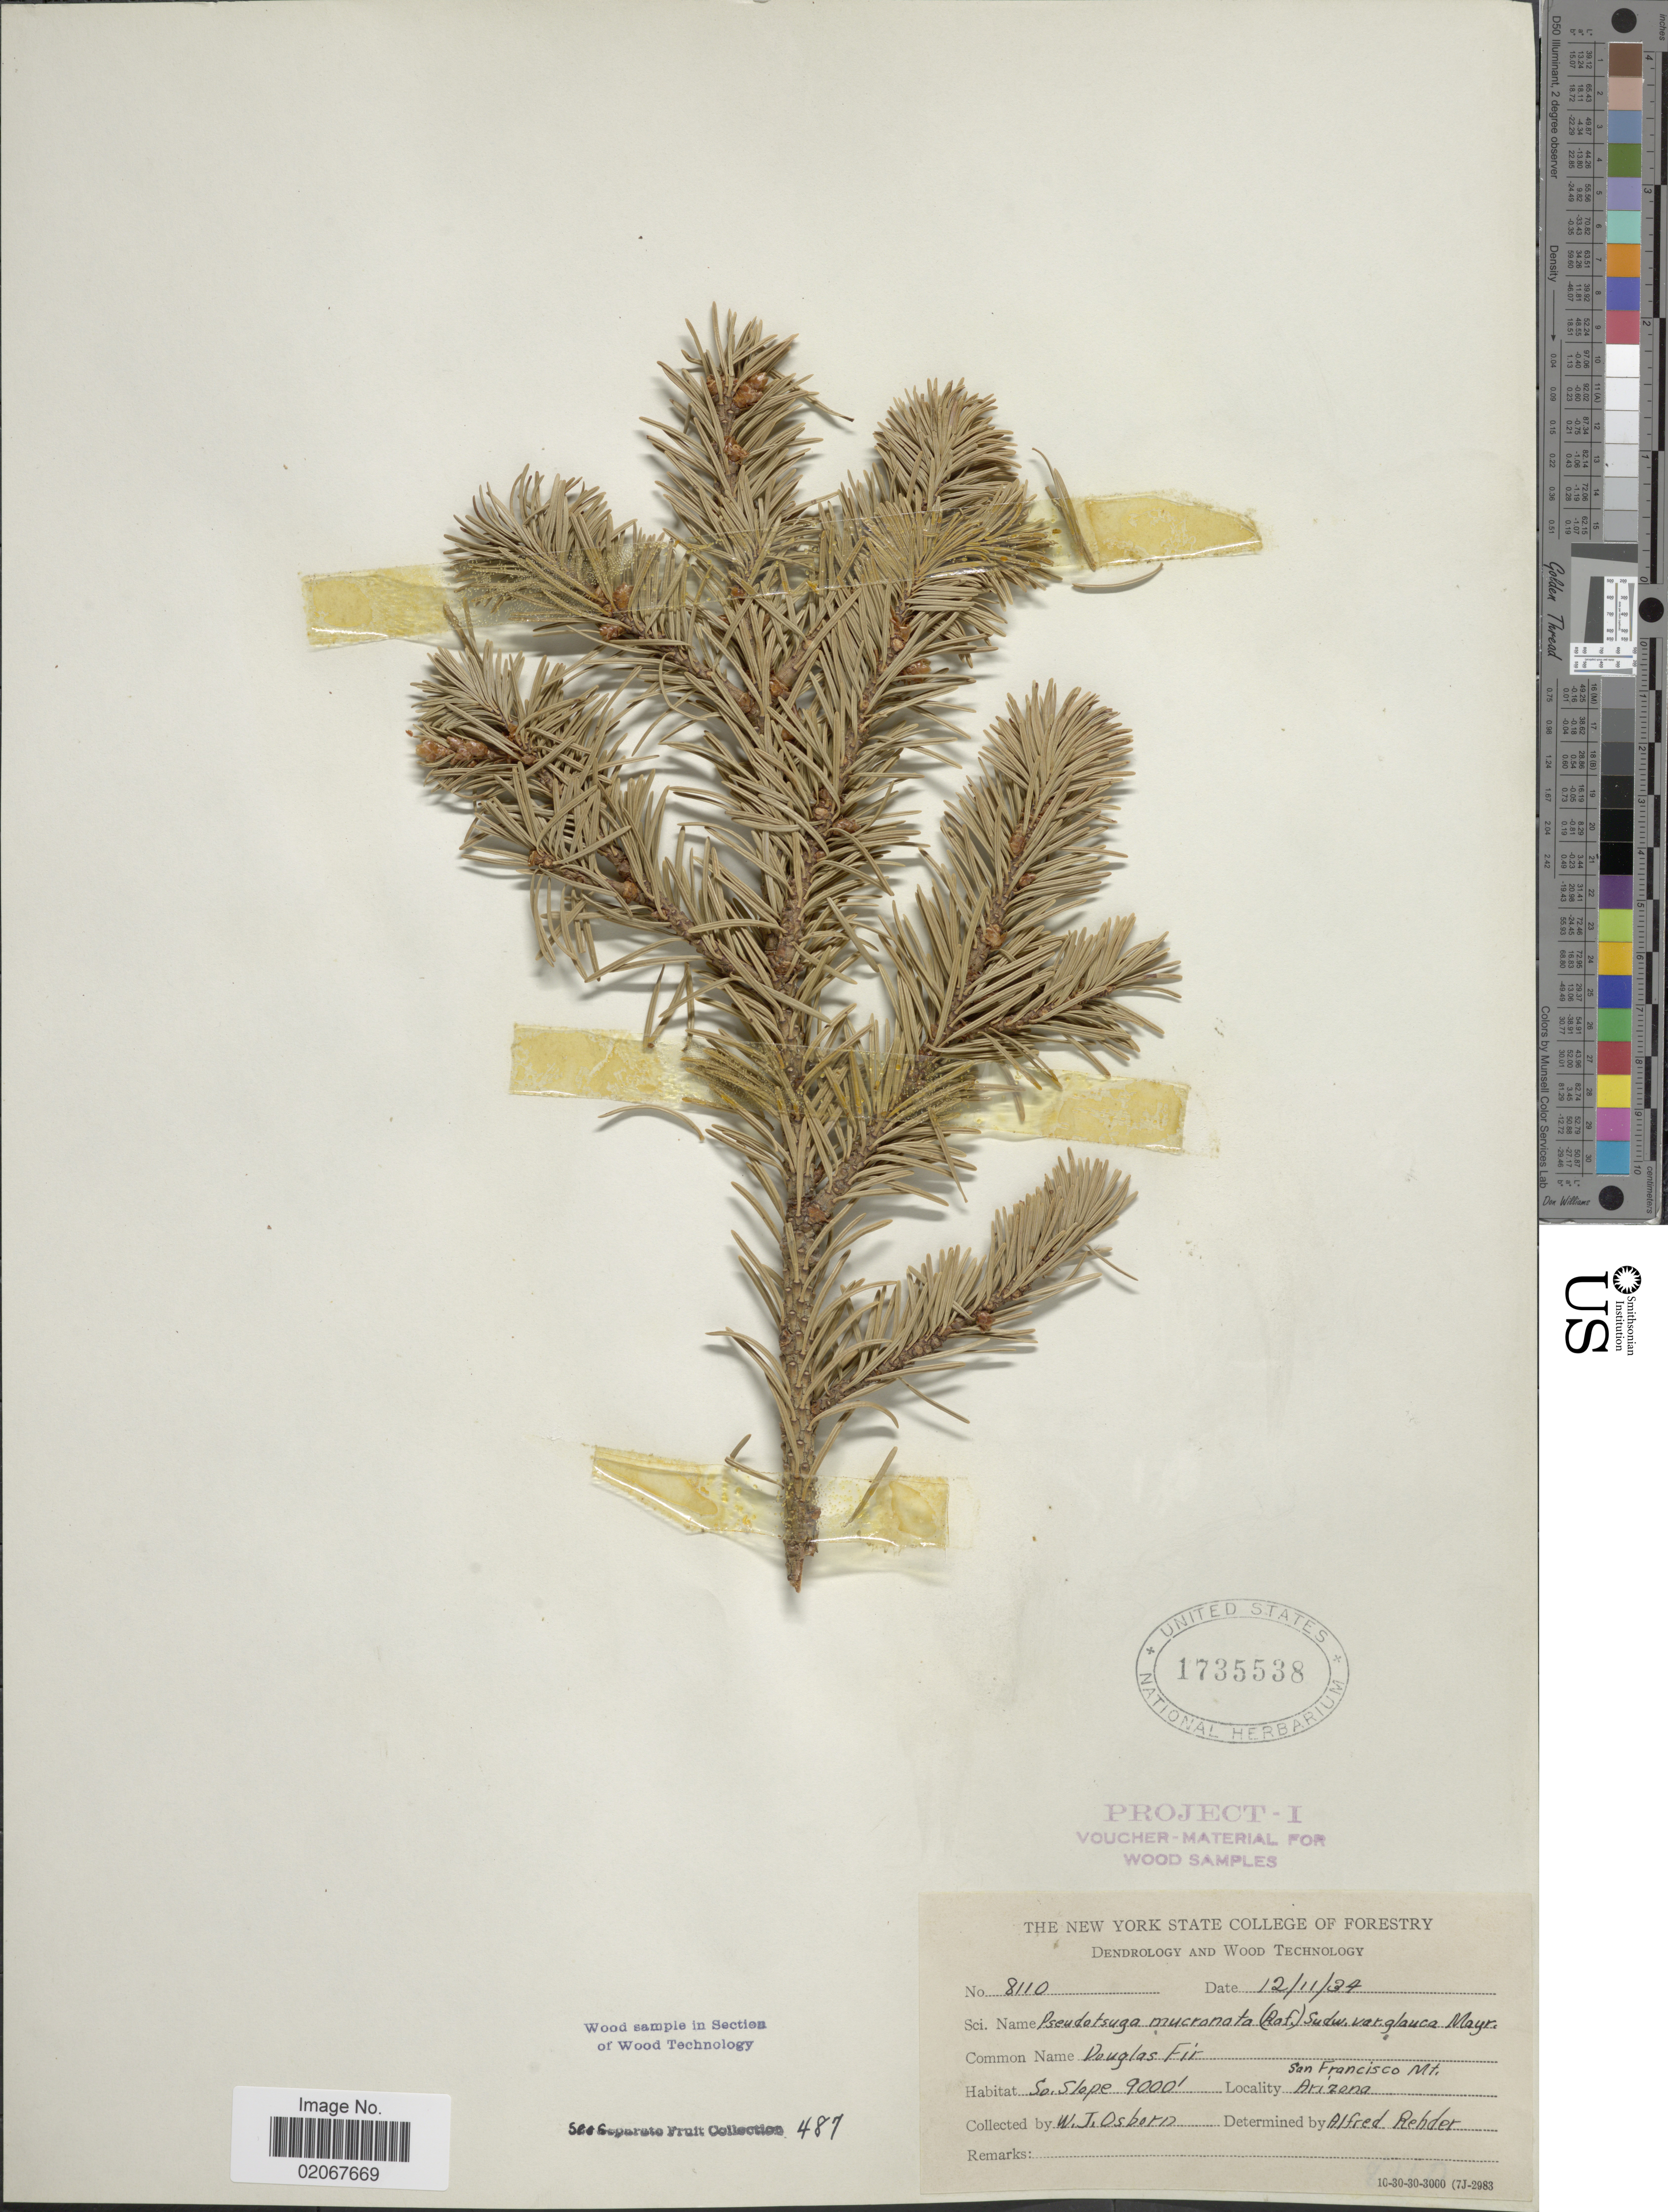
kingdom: Plantae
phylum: Tracheophyta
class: Pinopsida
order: Pinales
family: Pinaceae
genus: Pseudotsuga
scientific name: Pseudotsuga menziesii var. glauca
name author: (Beissn.) Franco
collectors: W. Osborn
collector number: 8110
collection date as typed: Transcribed d/m/y: 11/12/34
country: United States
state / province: Arizona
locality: San francisco Mt. So. Slope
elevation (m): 2743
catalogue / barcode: US 1735538